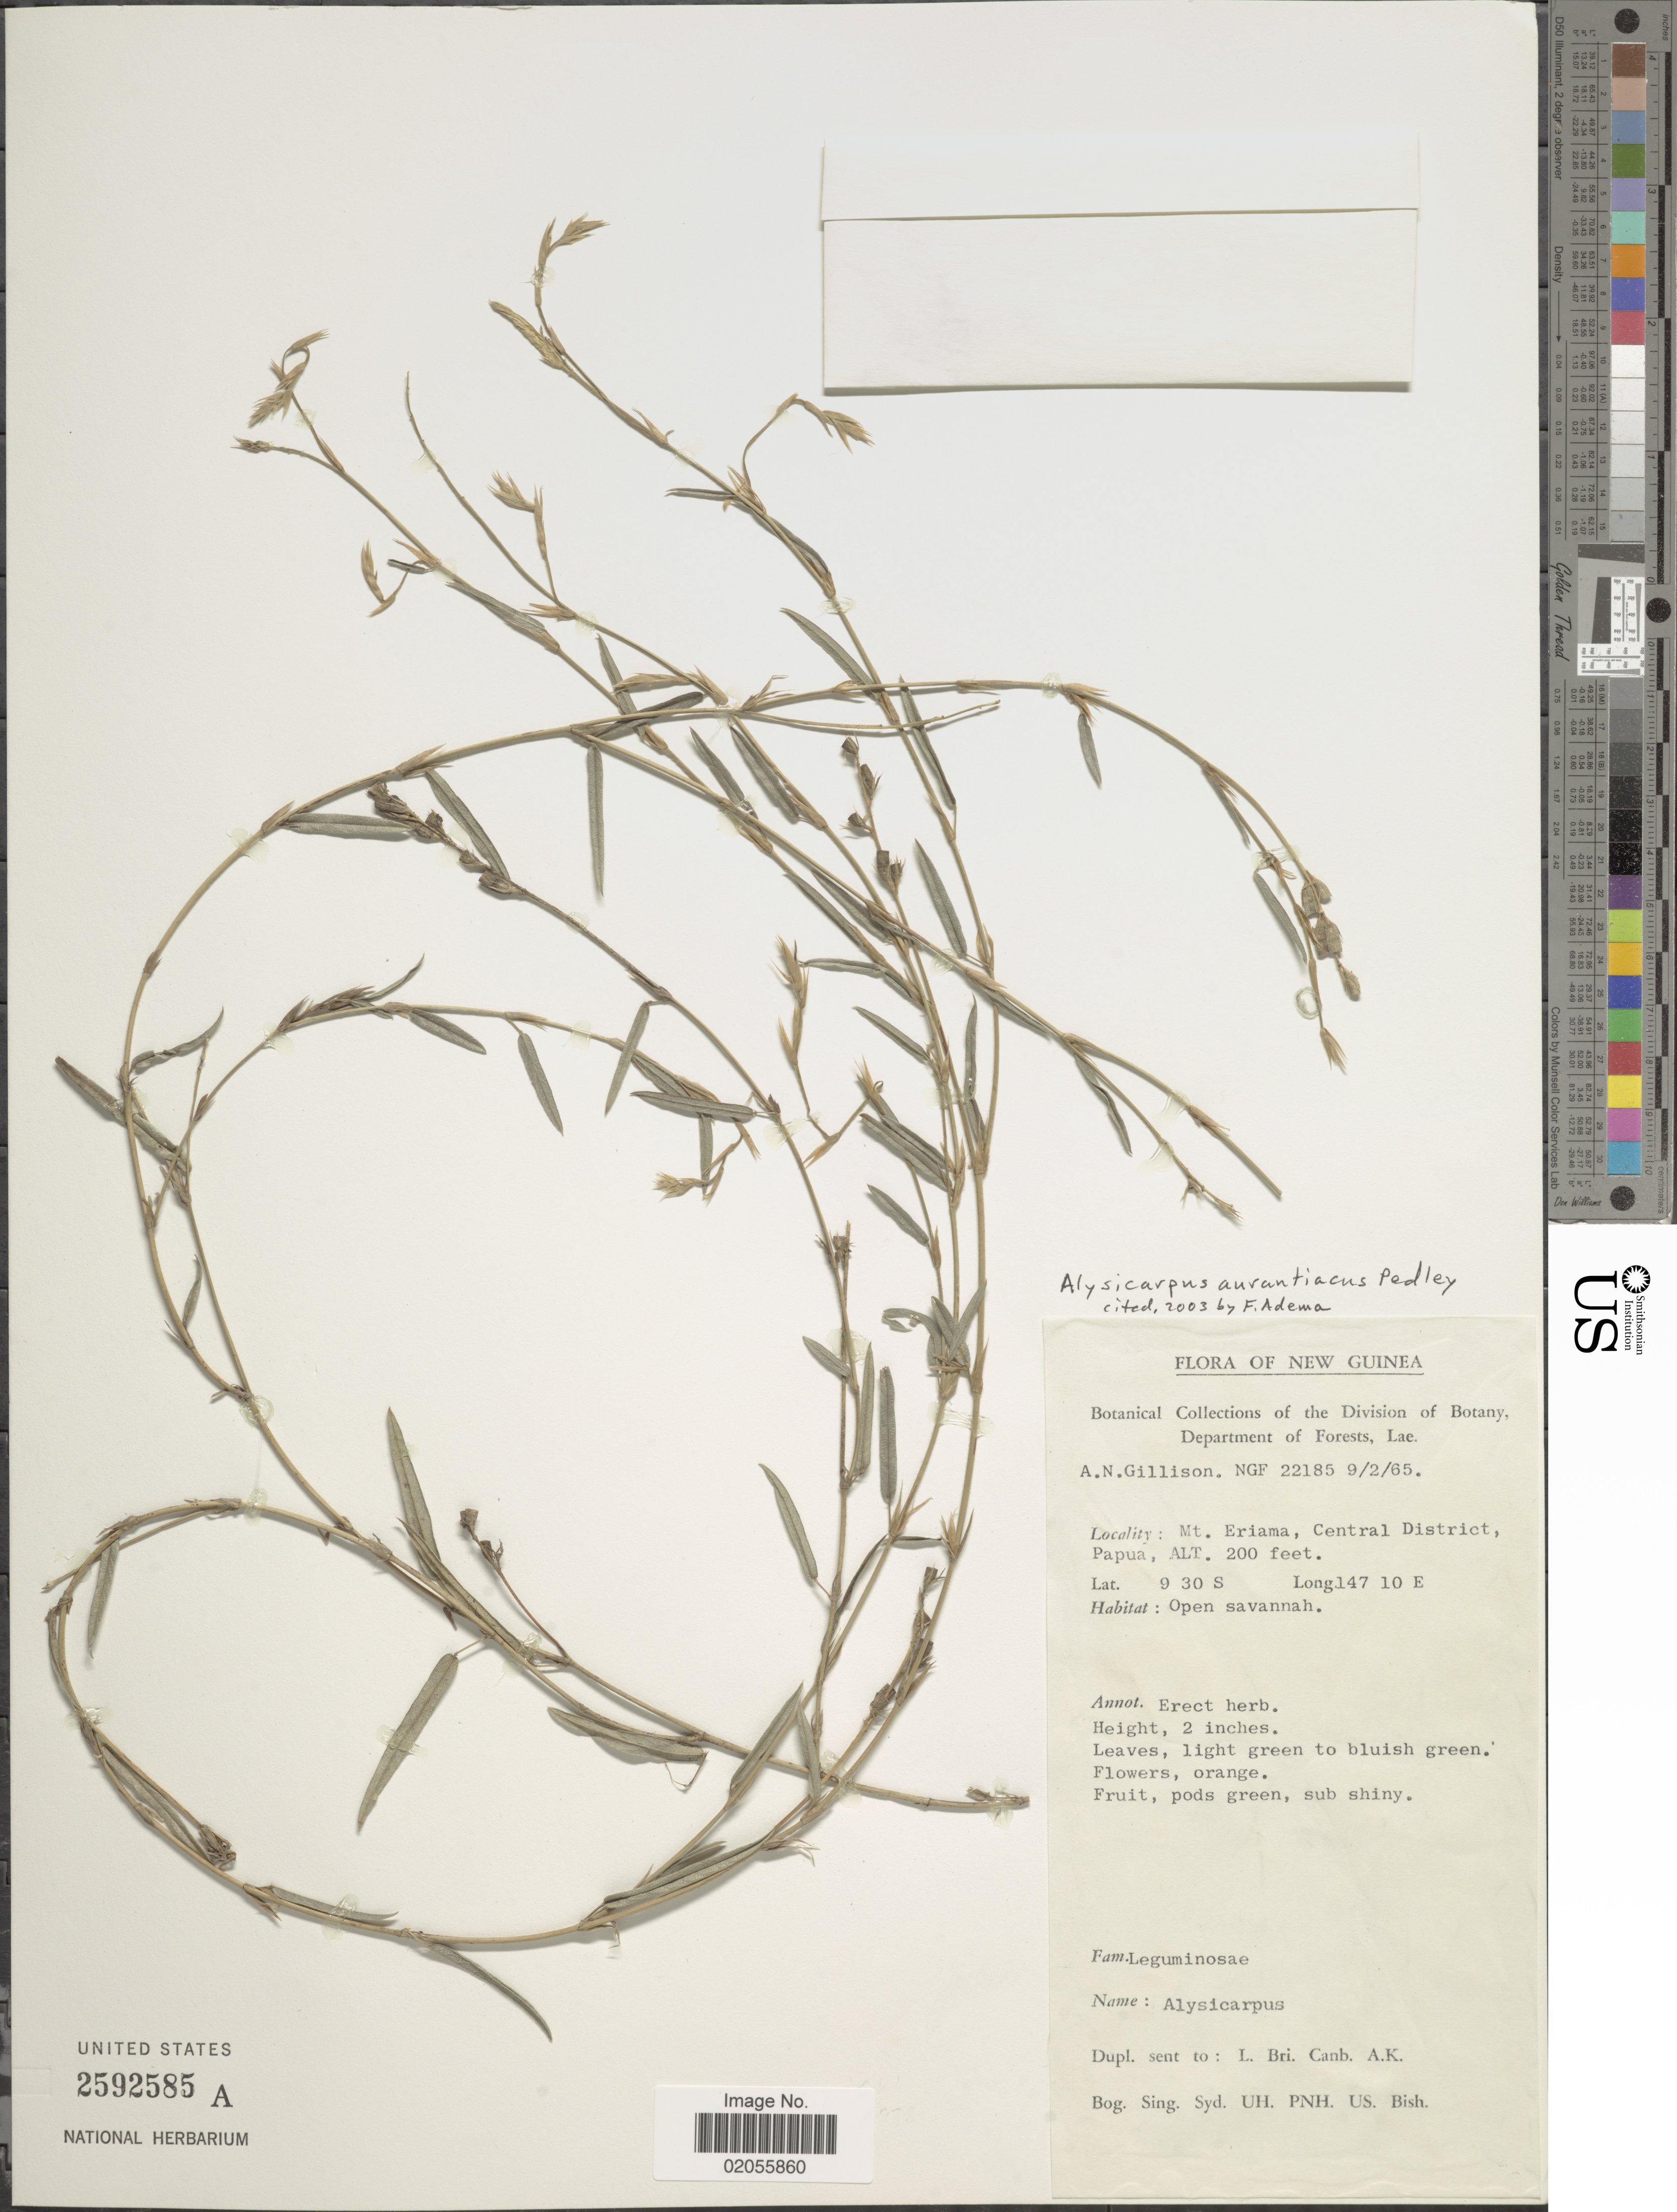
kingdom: Plantae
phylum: Tracheophyta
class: Magnoliopsida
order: Fabales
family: Fabaceae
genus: Alysicarpus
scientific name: Alysicarpus aurantiacus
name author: Pedley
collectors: A. Gillison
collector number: NGF 22185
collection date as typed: Transcribed d/m/y: 9/2/65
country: Papua New Guinea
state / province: Central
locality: New Guinea, Mt. Eriama, Central District, Papua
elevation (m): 200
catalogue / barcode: US 2592585A